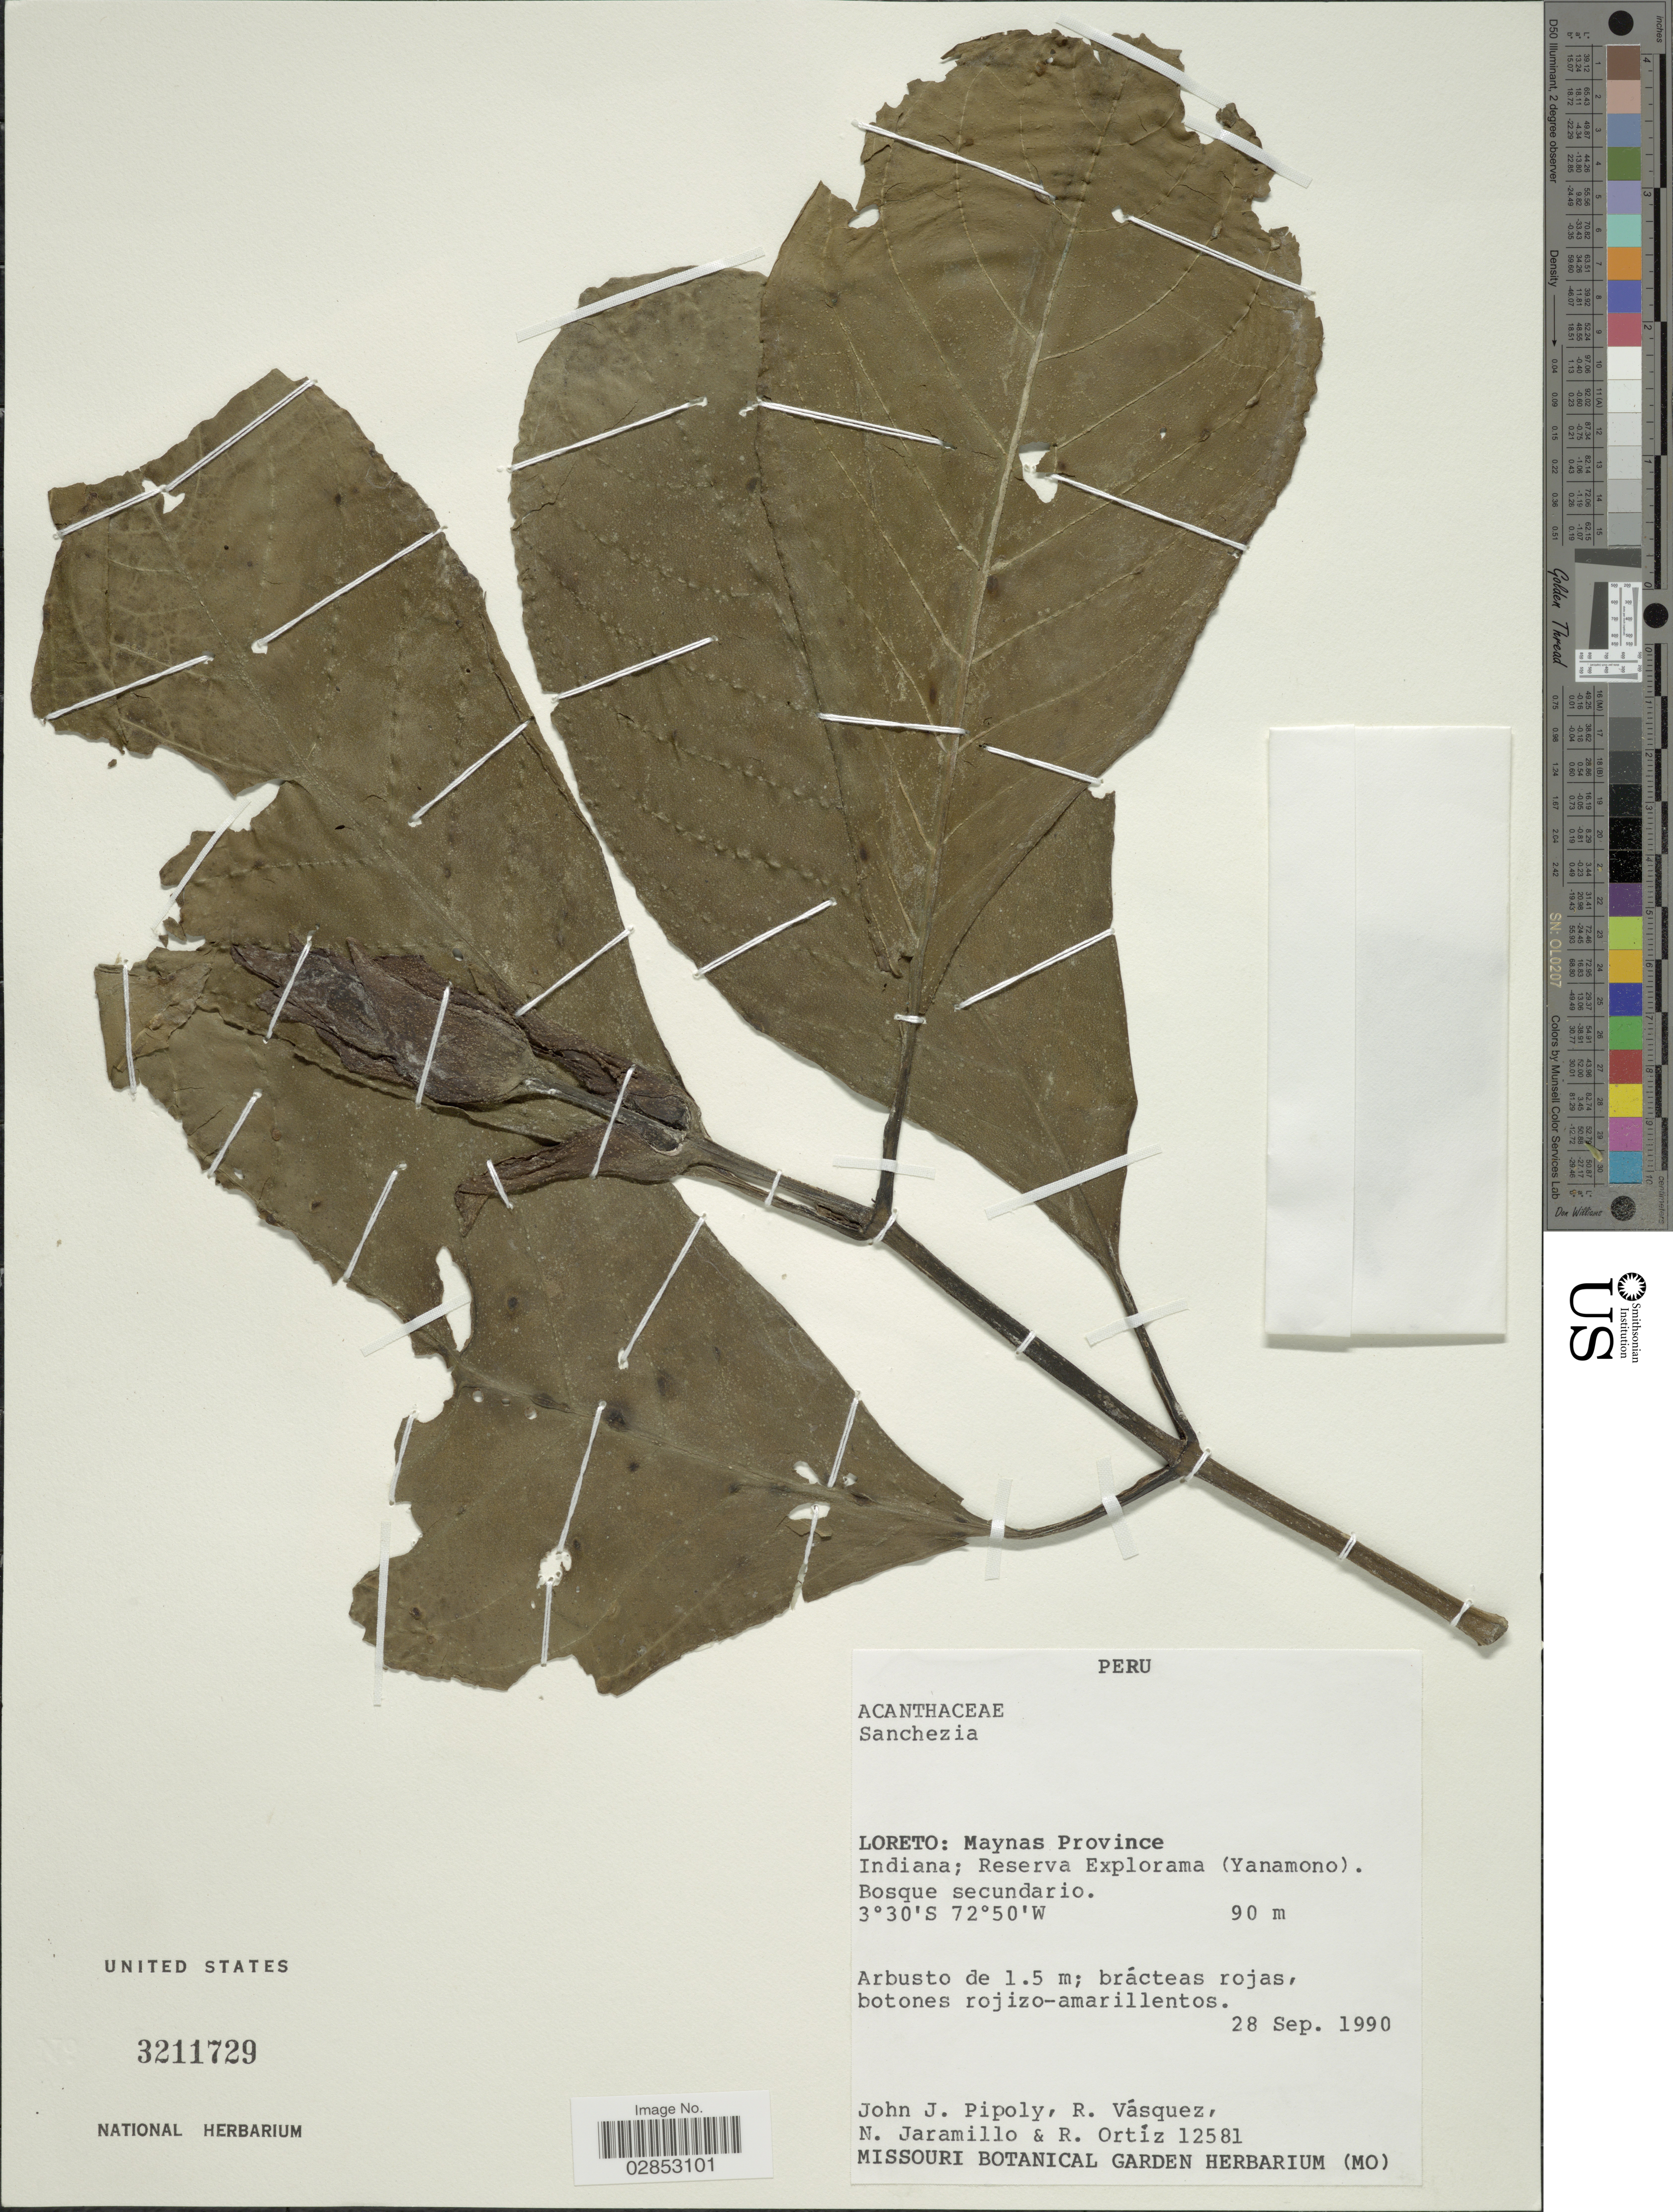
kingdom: Plantae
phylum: Tracheophyta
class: Magnoliopsida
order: Lamiales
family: Acanthaceae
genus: Sanchezia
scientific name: Sanchezia macrocnemis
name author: (Nees) Wassh.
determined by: Azevedo, Igor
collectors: J. J. Pipoly, R. Vásquez, N. Jaramillo & R. Ortíz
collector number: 12581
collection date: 1990-09-28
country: Peru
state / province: Loreto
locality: Maynas Province, Indiana; Reserva Explorama (Yanamono).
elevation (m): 90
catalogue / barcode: US 3211729